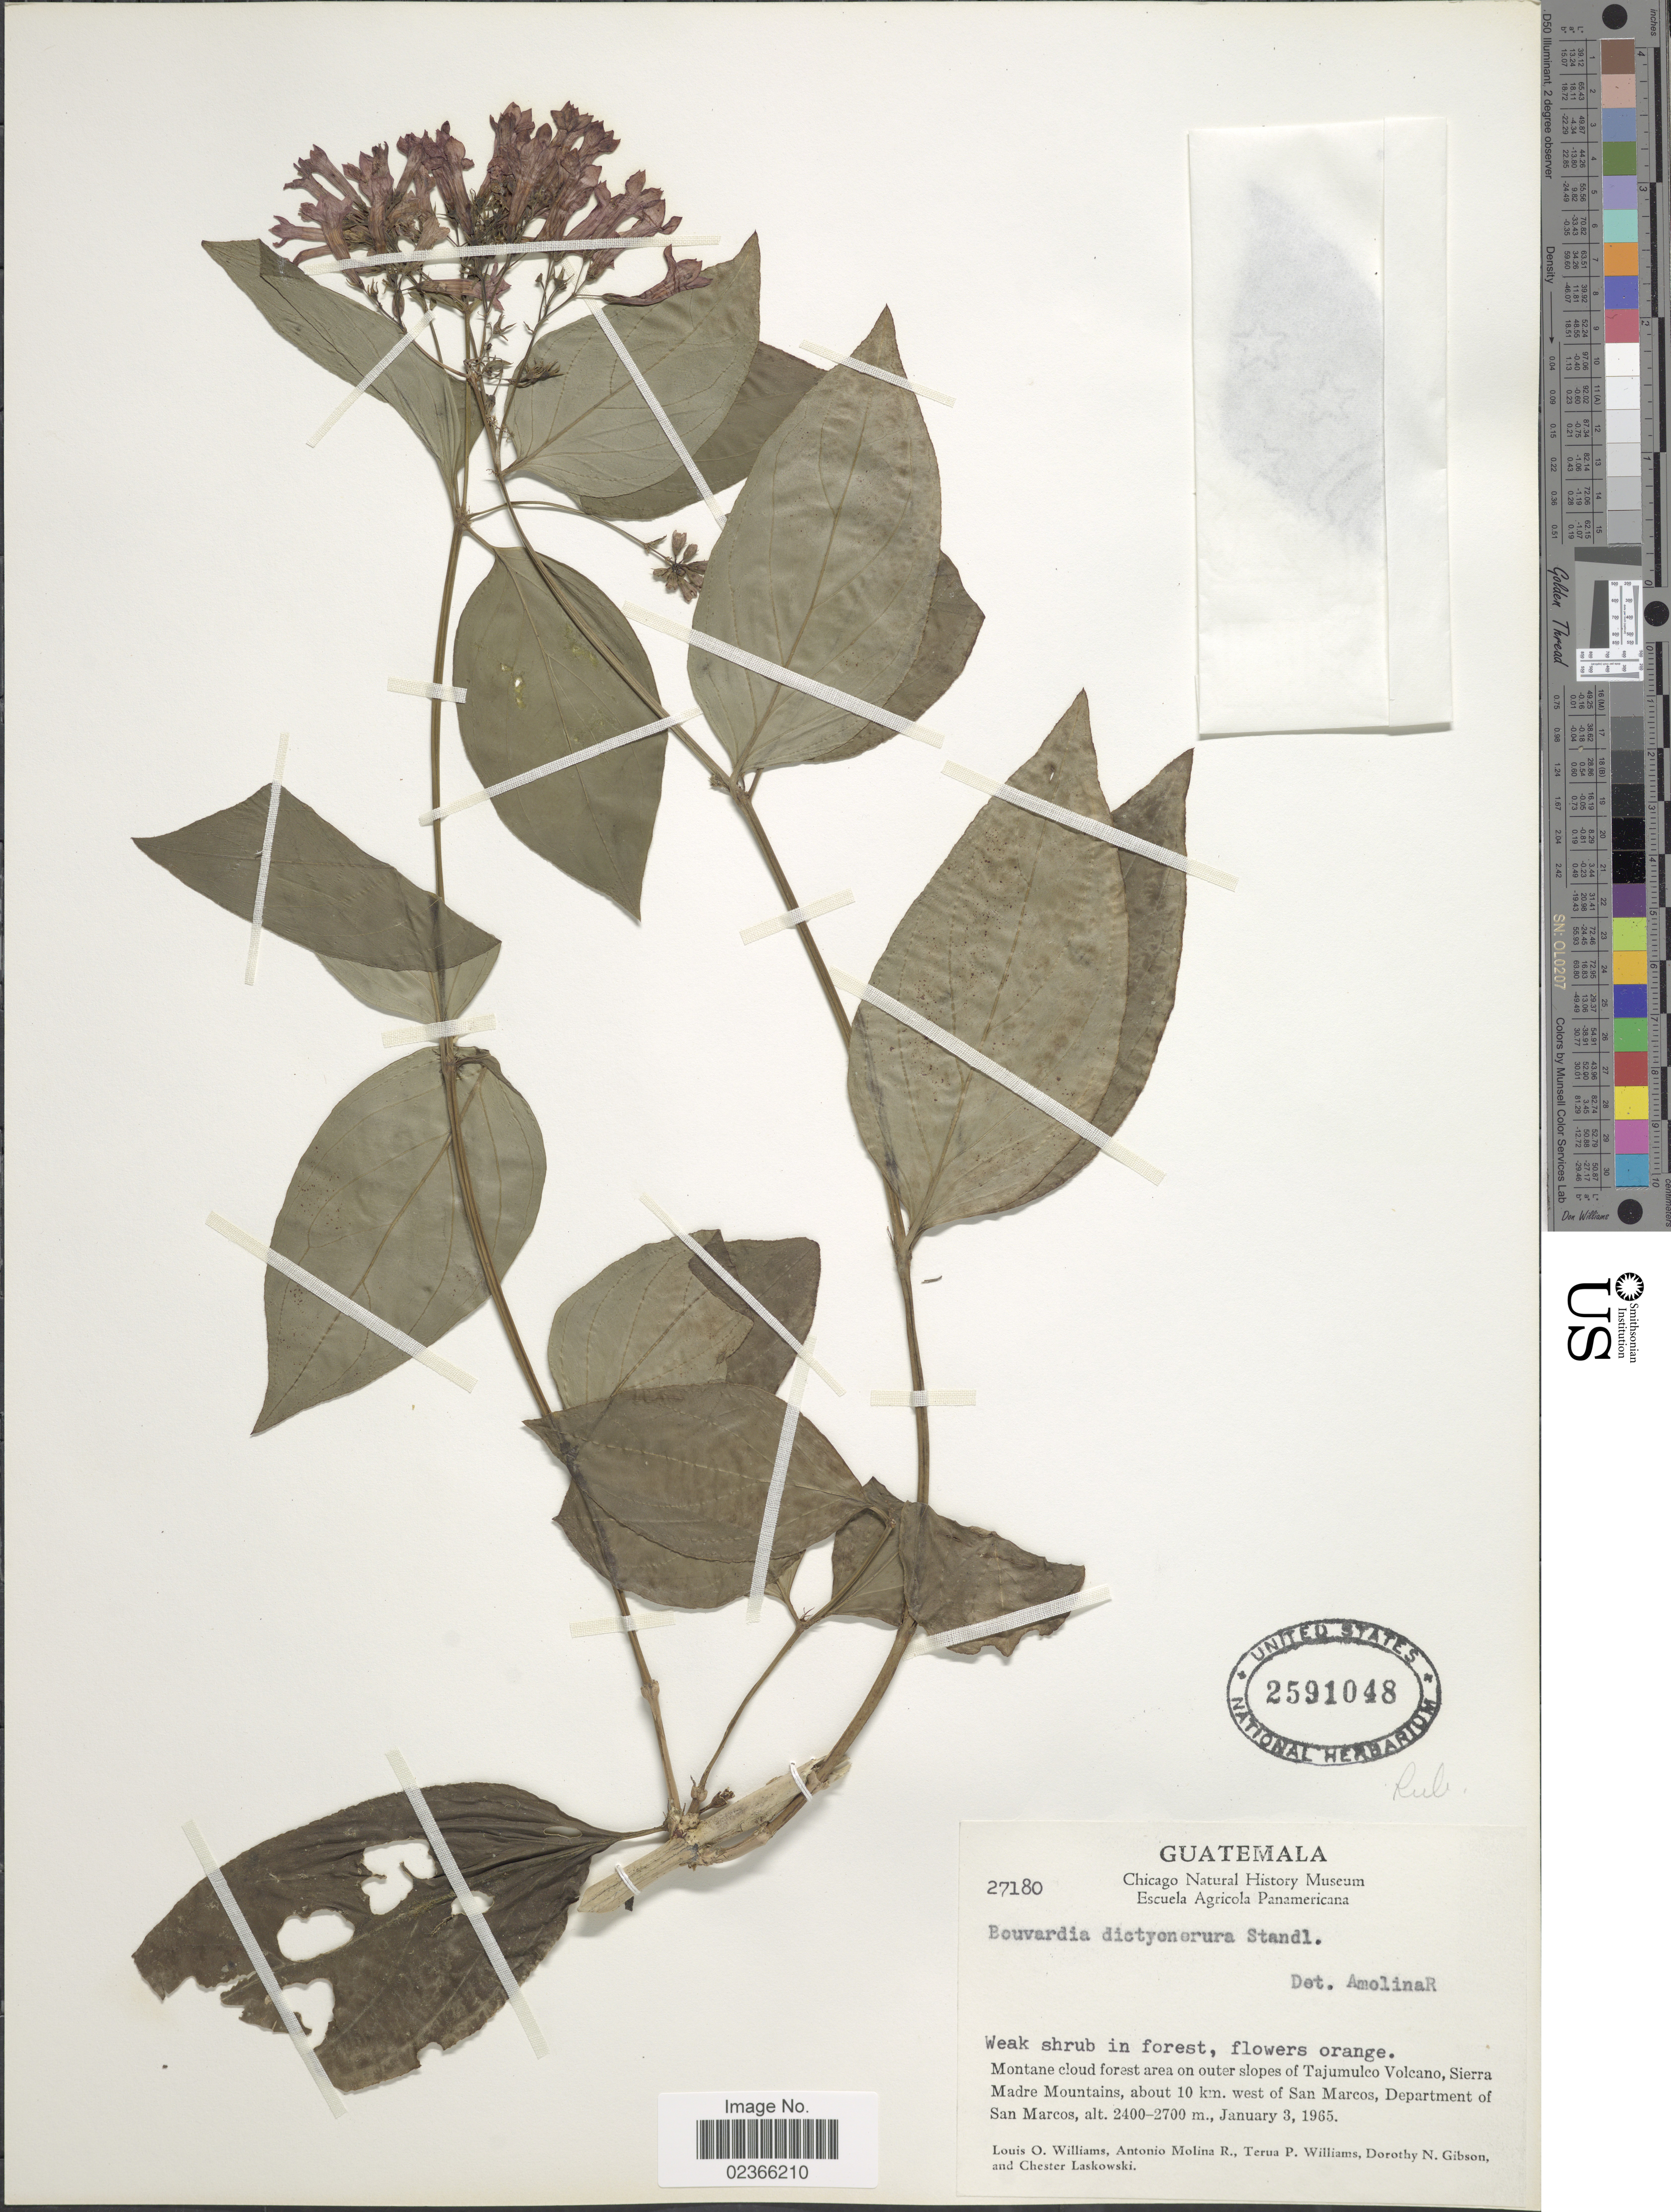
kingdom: Plantae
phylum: Tracheophyta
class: Magnoliopsida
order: Gentianales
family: Rubiaceae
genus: Bouvardia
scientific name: Bouvardia dictyoneura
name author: Standl.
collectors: L. O. Williams, A. Molina R., T. Williams, D. N. Gibson & C. Laskowski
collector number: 27180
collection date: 1965-01-03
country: Guatemala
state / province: San Marcos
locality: Montane cloud forest area on outer slopes of Tajumulco Volcano. Sierra Madre Mountains, about 10 km. west of San Marcos, Department of San Marcos.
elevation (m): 2400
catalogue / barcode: US 2591048